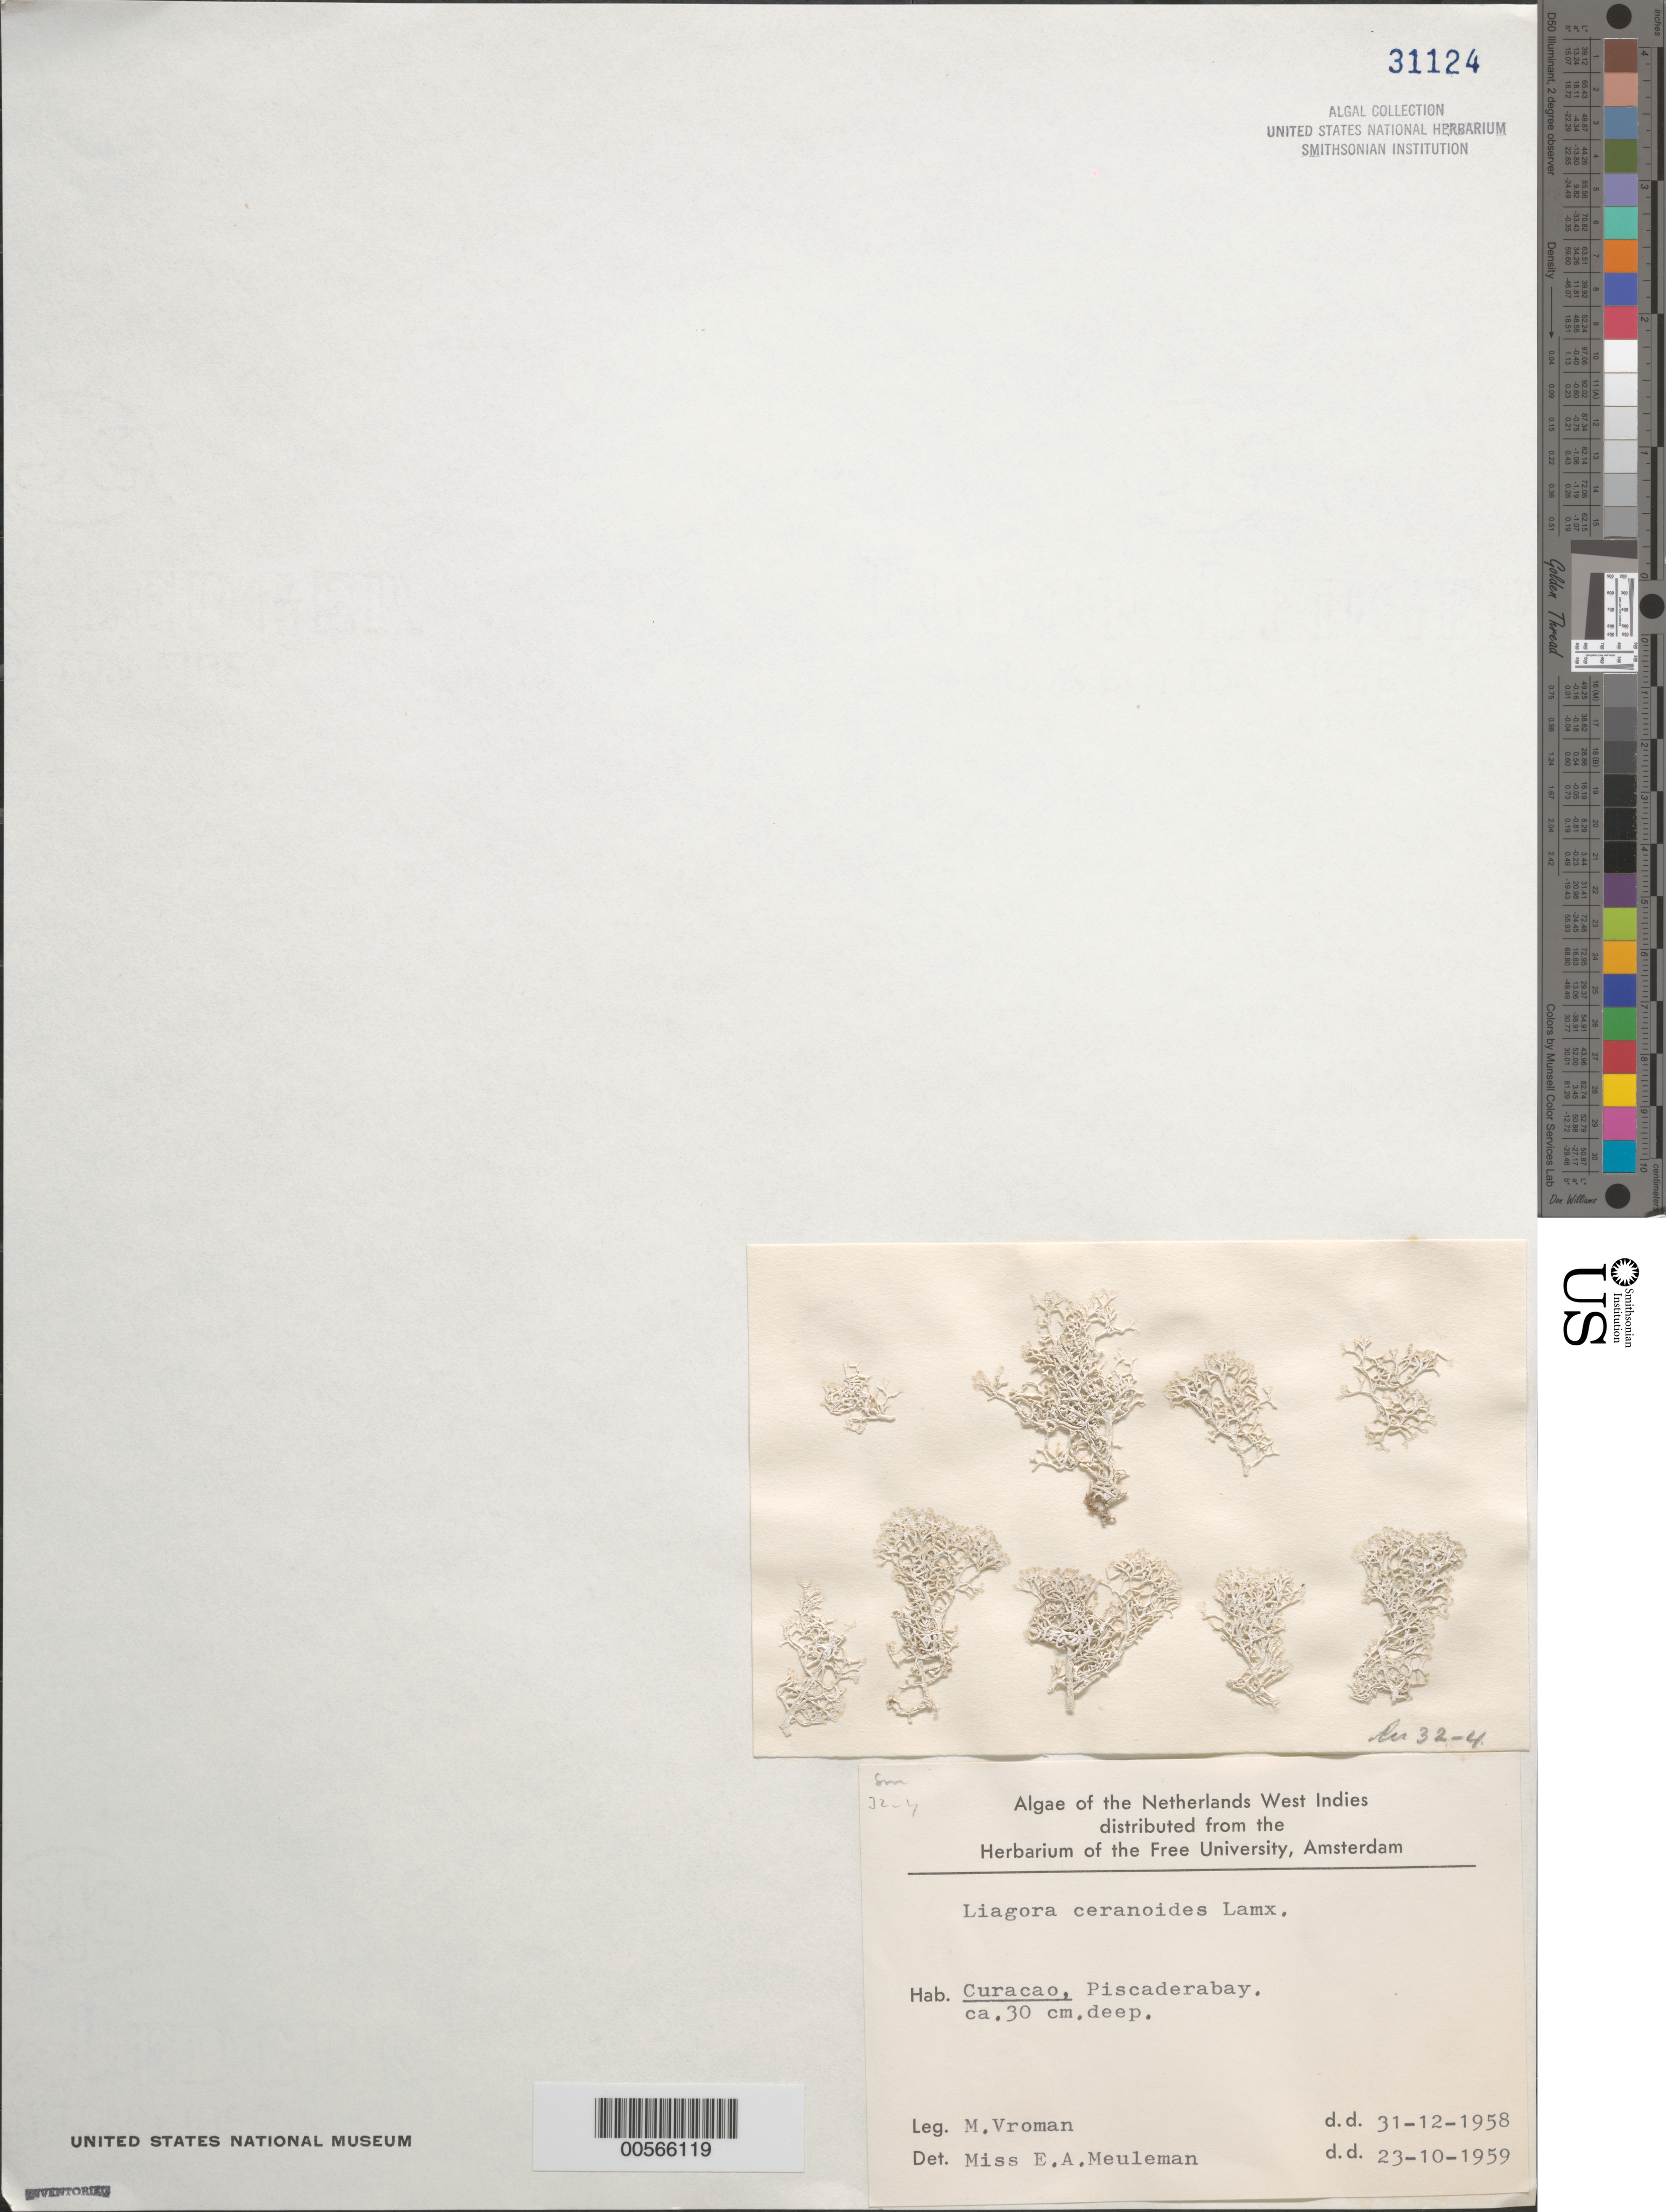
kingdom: Plantae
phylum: Rhodophyta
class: Florideophyceae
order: Nemaliales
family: Liagoraceae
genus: Liagora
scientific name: Liagora ceranoides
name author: J.V.Lamouroux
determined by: Meuleman, E. A.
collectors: M. Vroman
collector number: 32-4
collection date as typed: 31 Dec 1958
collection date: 1958-12-31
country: Curaçao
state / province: ABC Islands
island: Curaçao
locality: Piscadera Bay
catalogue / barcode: US 31124